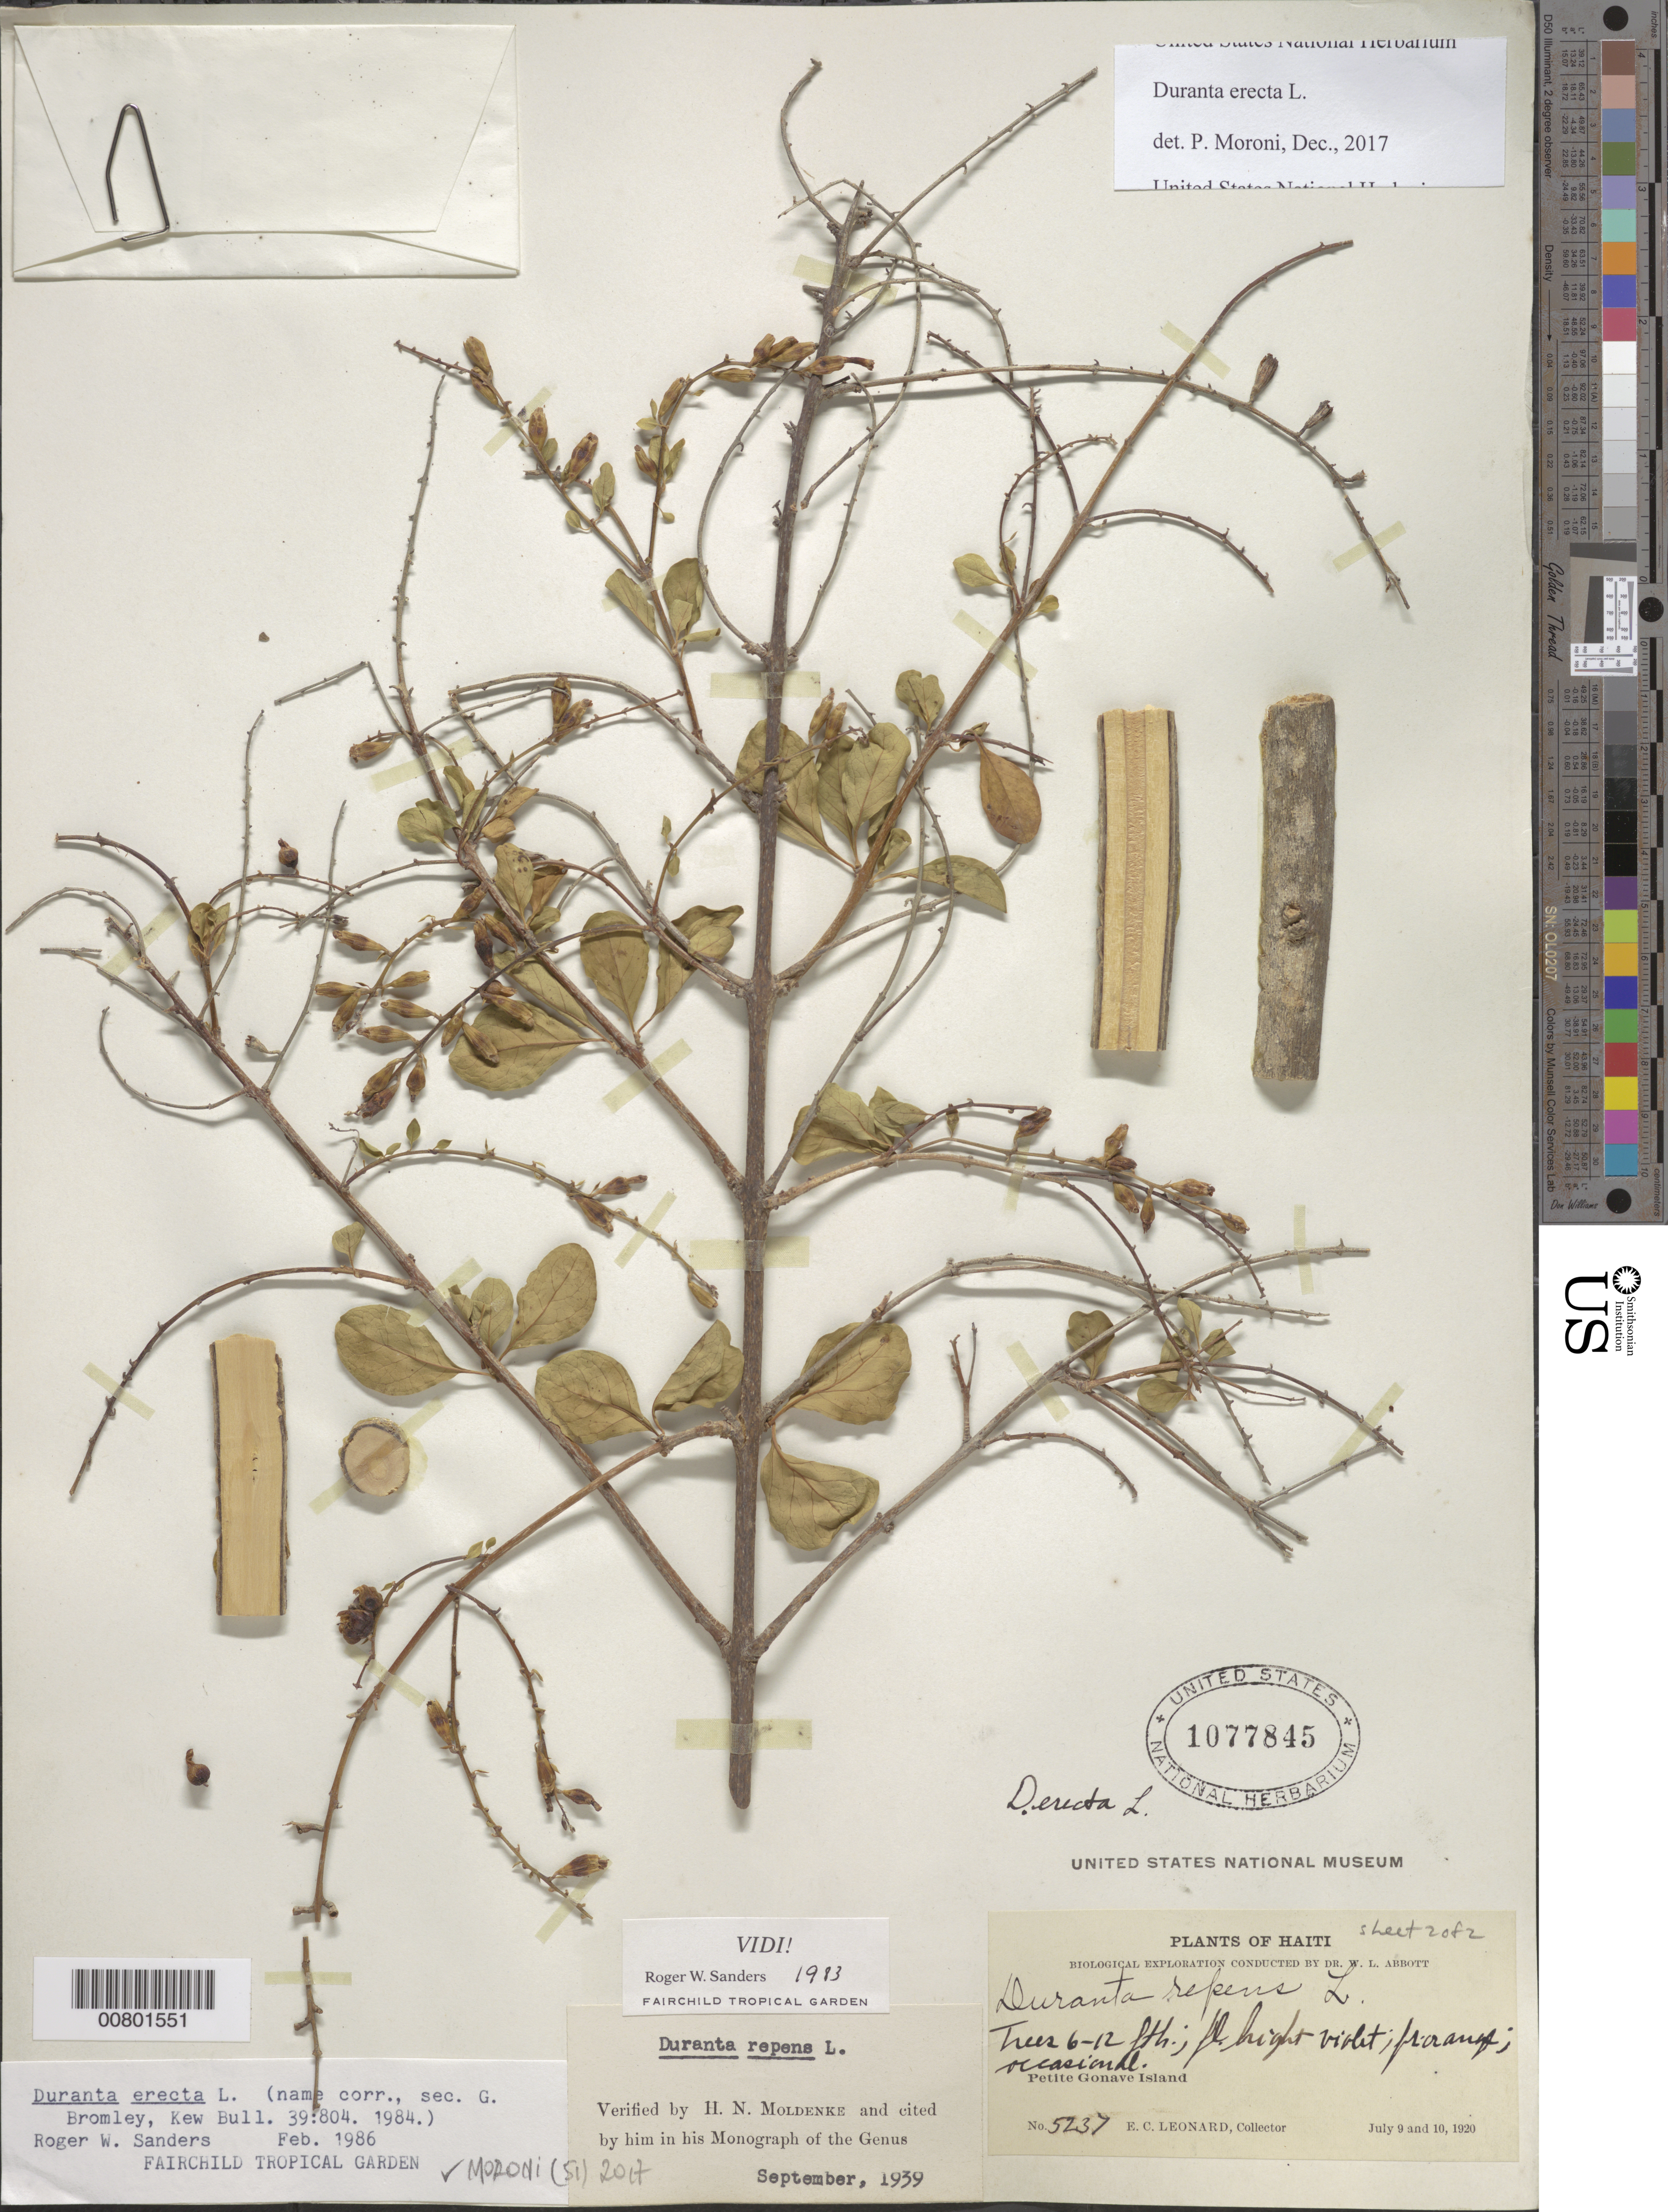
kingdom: Plantae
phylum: Tracheophyta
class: Magnoliopsida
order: Lamiales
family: Verbenaceae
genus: Duranta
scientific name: Duranta erecta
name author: L.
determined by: Sanders, R. W.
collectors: E. C. Leonard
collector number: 5237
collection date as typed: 09 Jul 1920 to 10 Jul 1920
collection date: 1920-07-09/1920-07-10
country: Haiti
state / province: Ouest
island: Isla Petite Gonave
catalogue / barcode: US 1077845